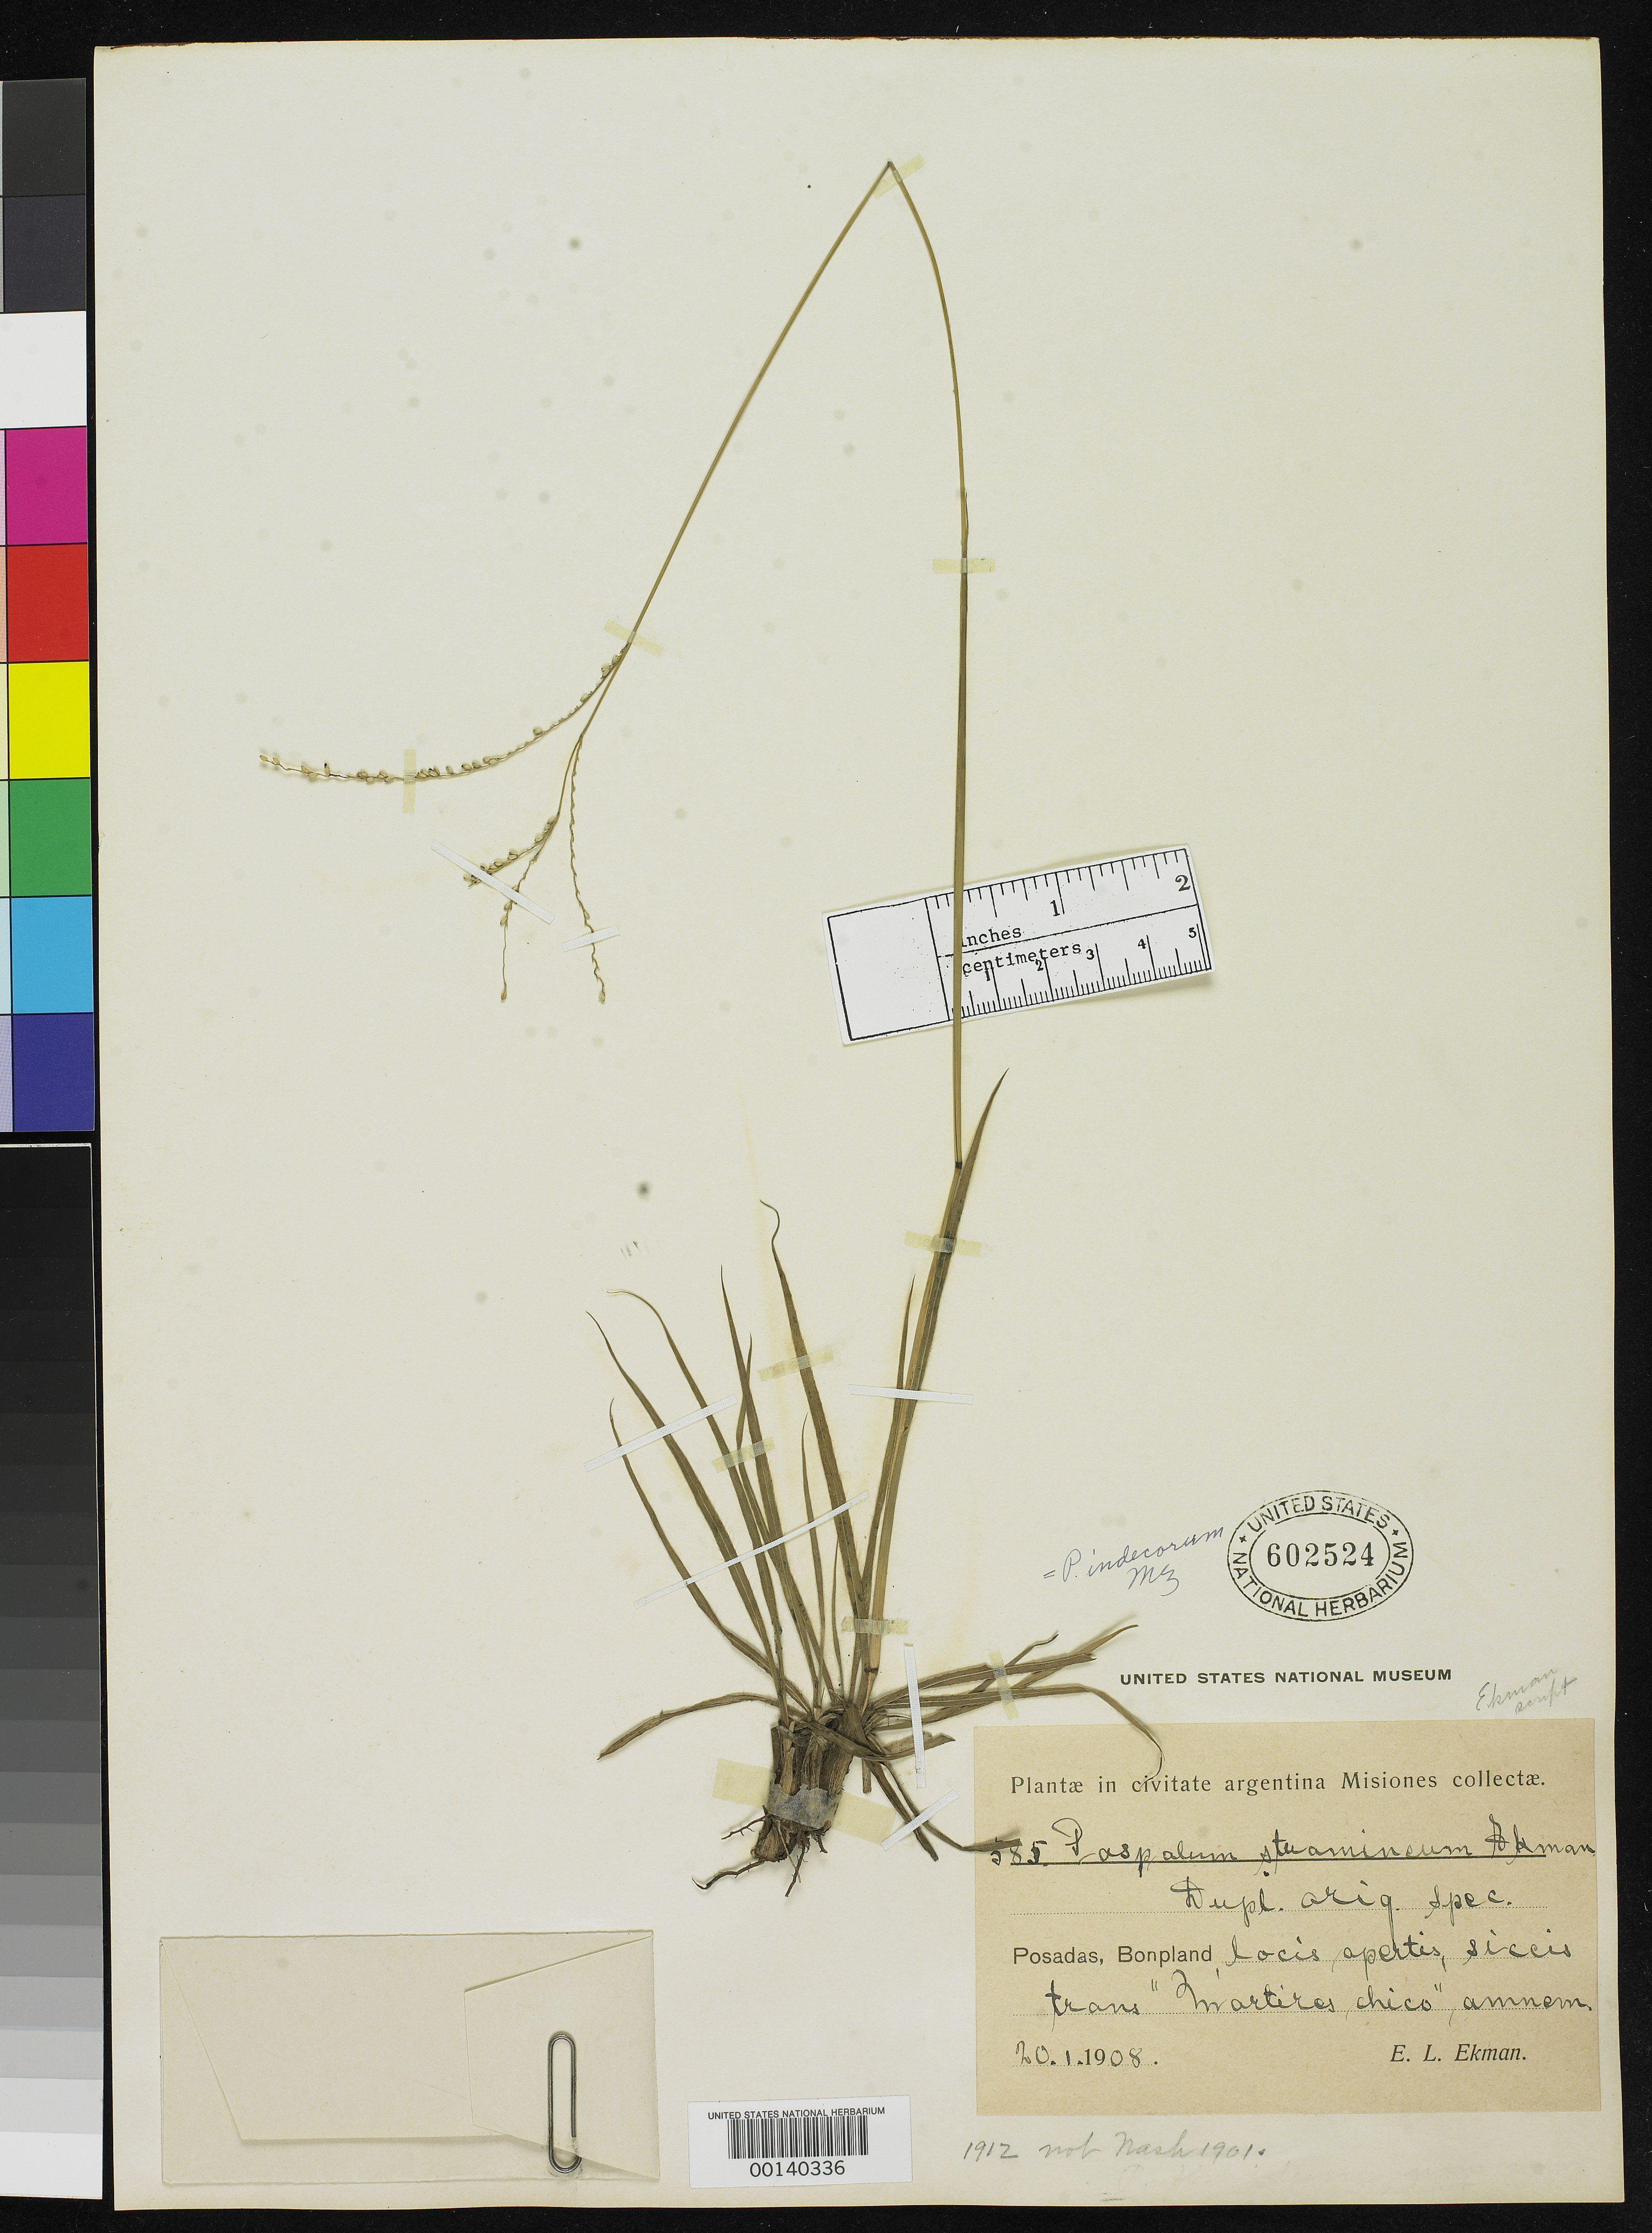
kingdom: Plantae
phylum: Tracheophyta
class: Liliopsida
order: Poales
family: Poaceae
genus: Paspalum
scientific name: Paspalum stramineum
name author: Ekman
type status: Isotype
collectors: E. L. Ekman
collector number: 585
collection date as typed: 20 Jan 1908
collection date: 1908-01-20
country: Argentina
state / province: Misiones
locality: Posadas.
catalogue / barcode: US 602524